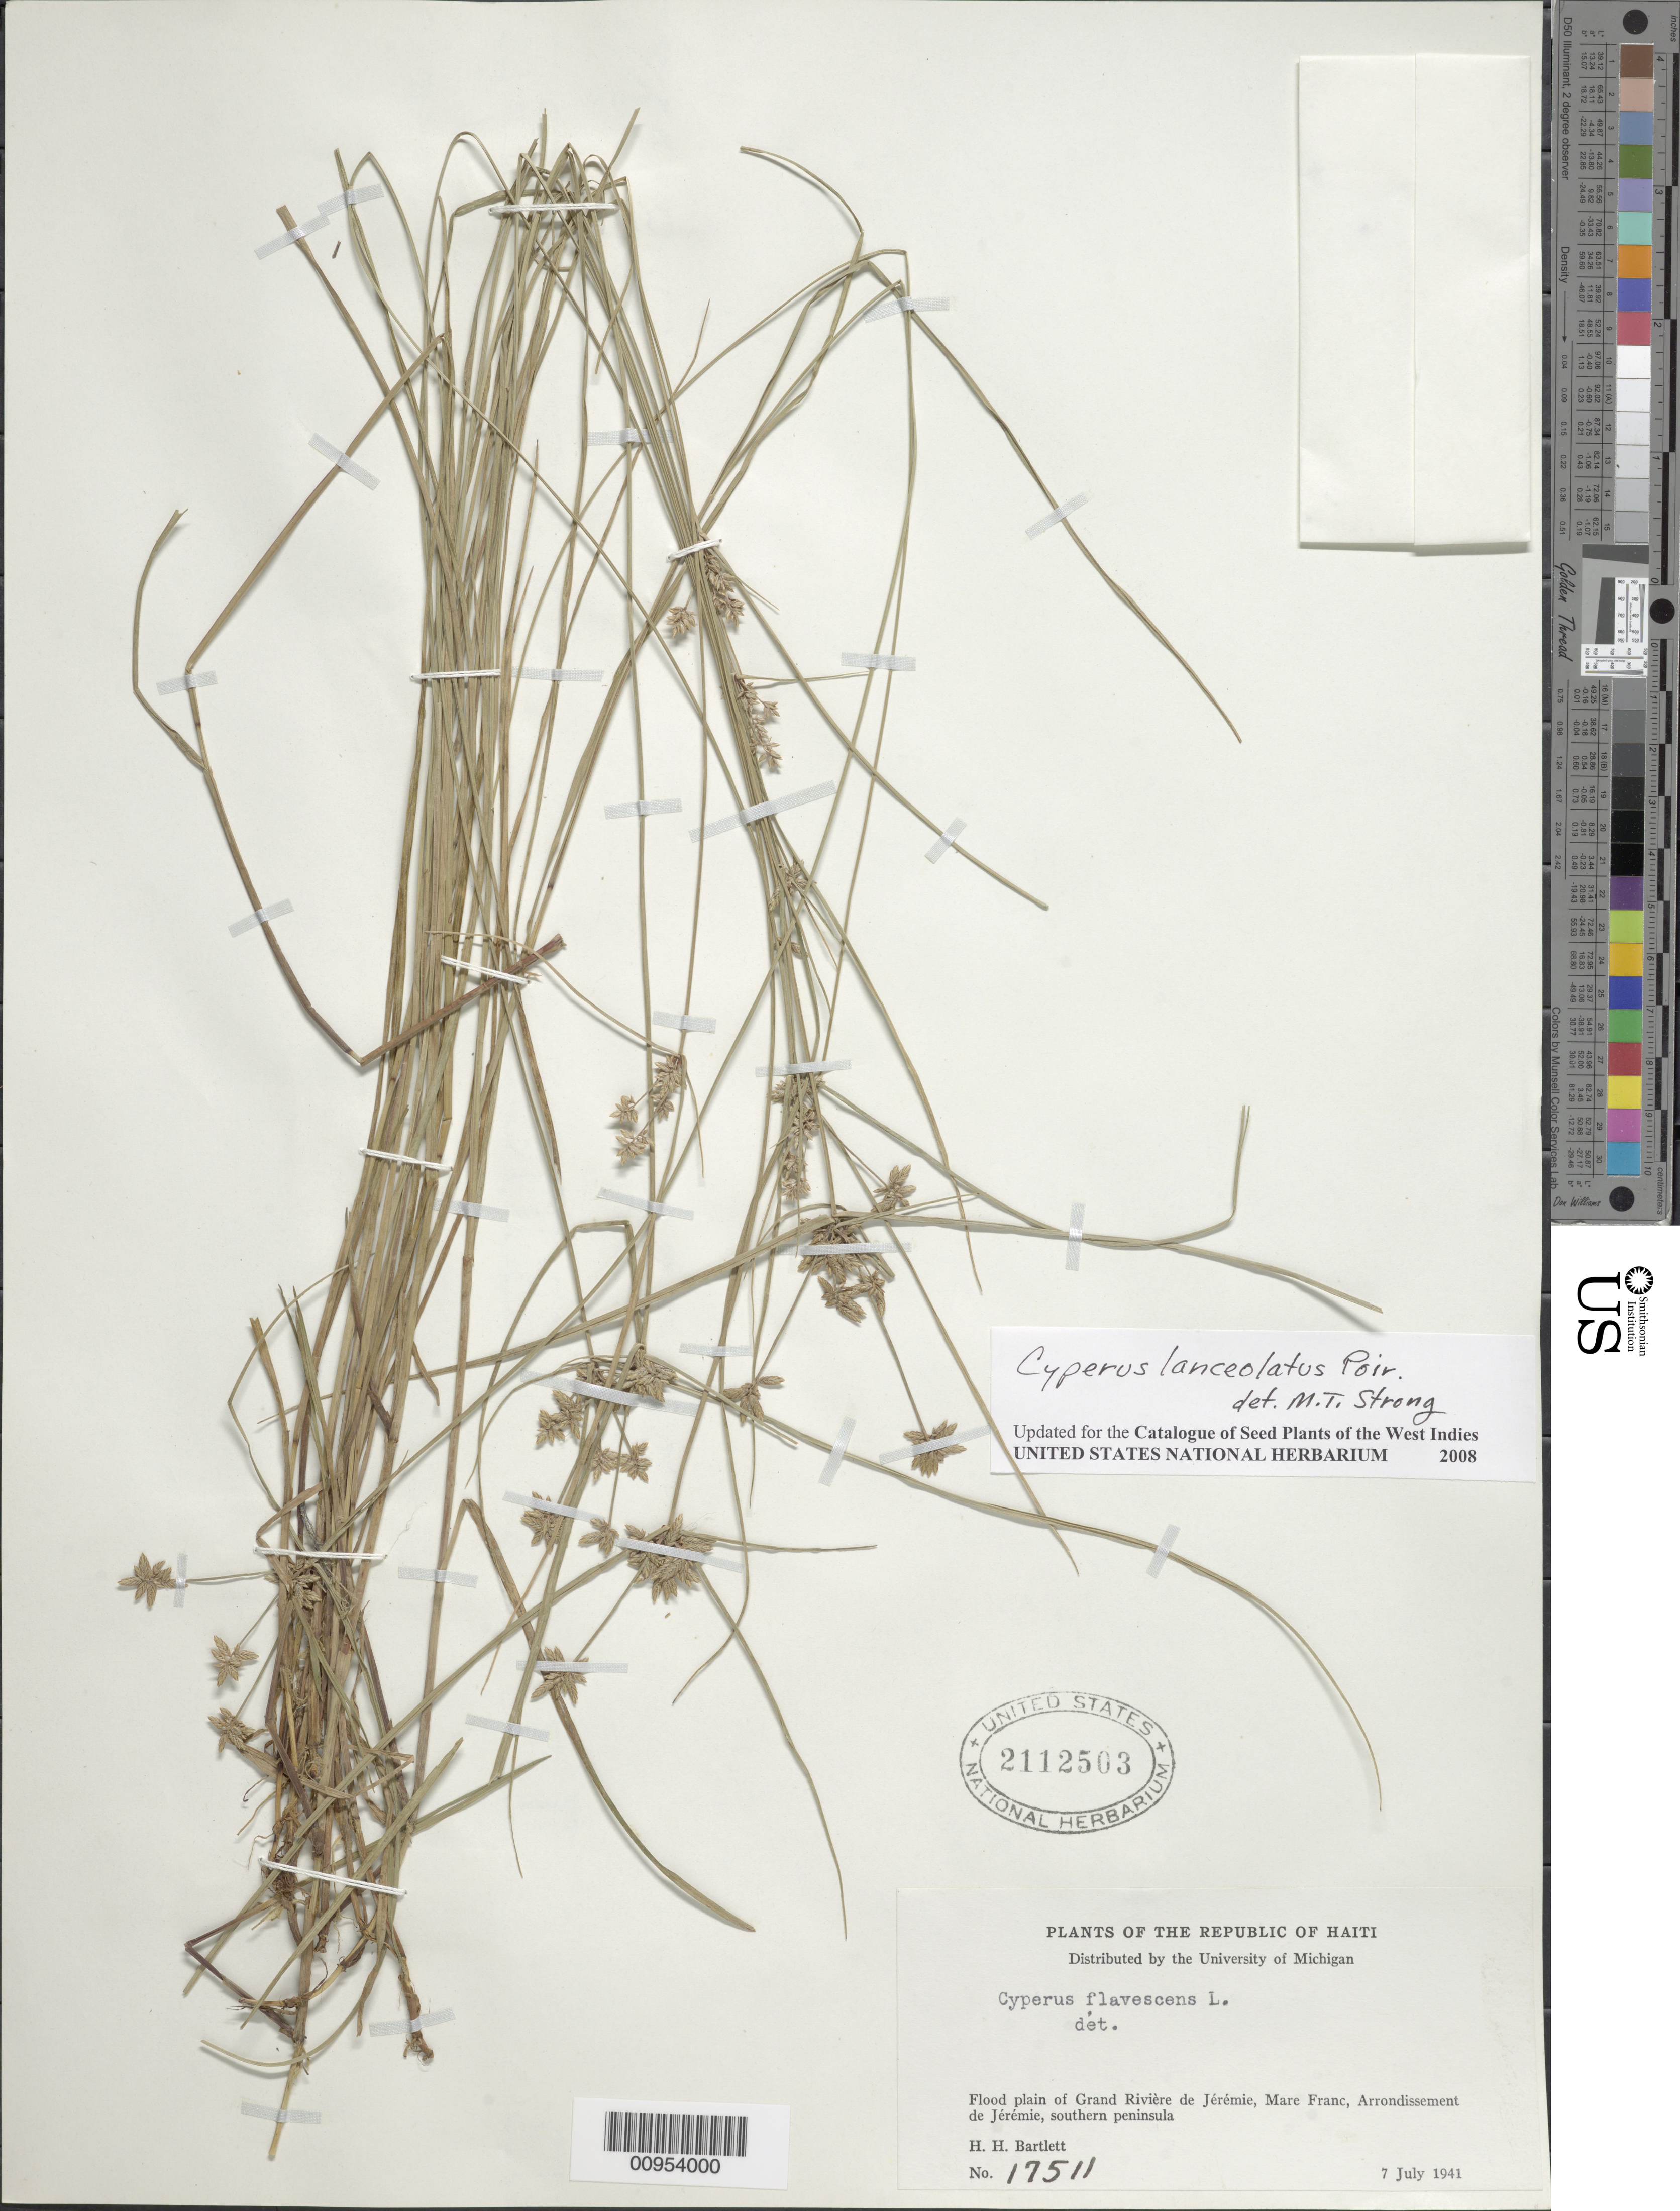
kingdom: Plantae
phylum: Tracheophyta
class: Liliopsida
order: Poales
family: Cyperaceae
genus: Cyperus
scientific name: Cyperus lanceolatus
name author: Poir.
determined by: Strong, M. T., (US), Smithsonian Institution - National Museum of Natural History (UNITED STATES)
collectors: H. H. Bartlett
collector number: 17511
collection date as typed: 07 Jul 1941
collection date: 1941-07-07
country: Haiti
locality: flood plain of Grand Rivière de Jérémie, Mare Franc, Arrondissement de Jérémie, southern penninsula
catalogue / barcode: US 2112503